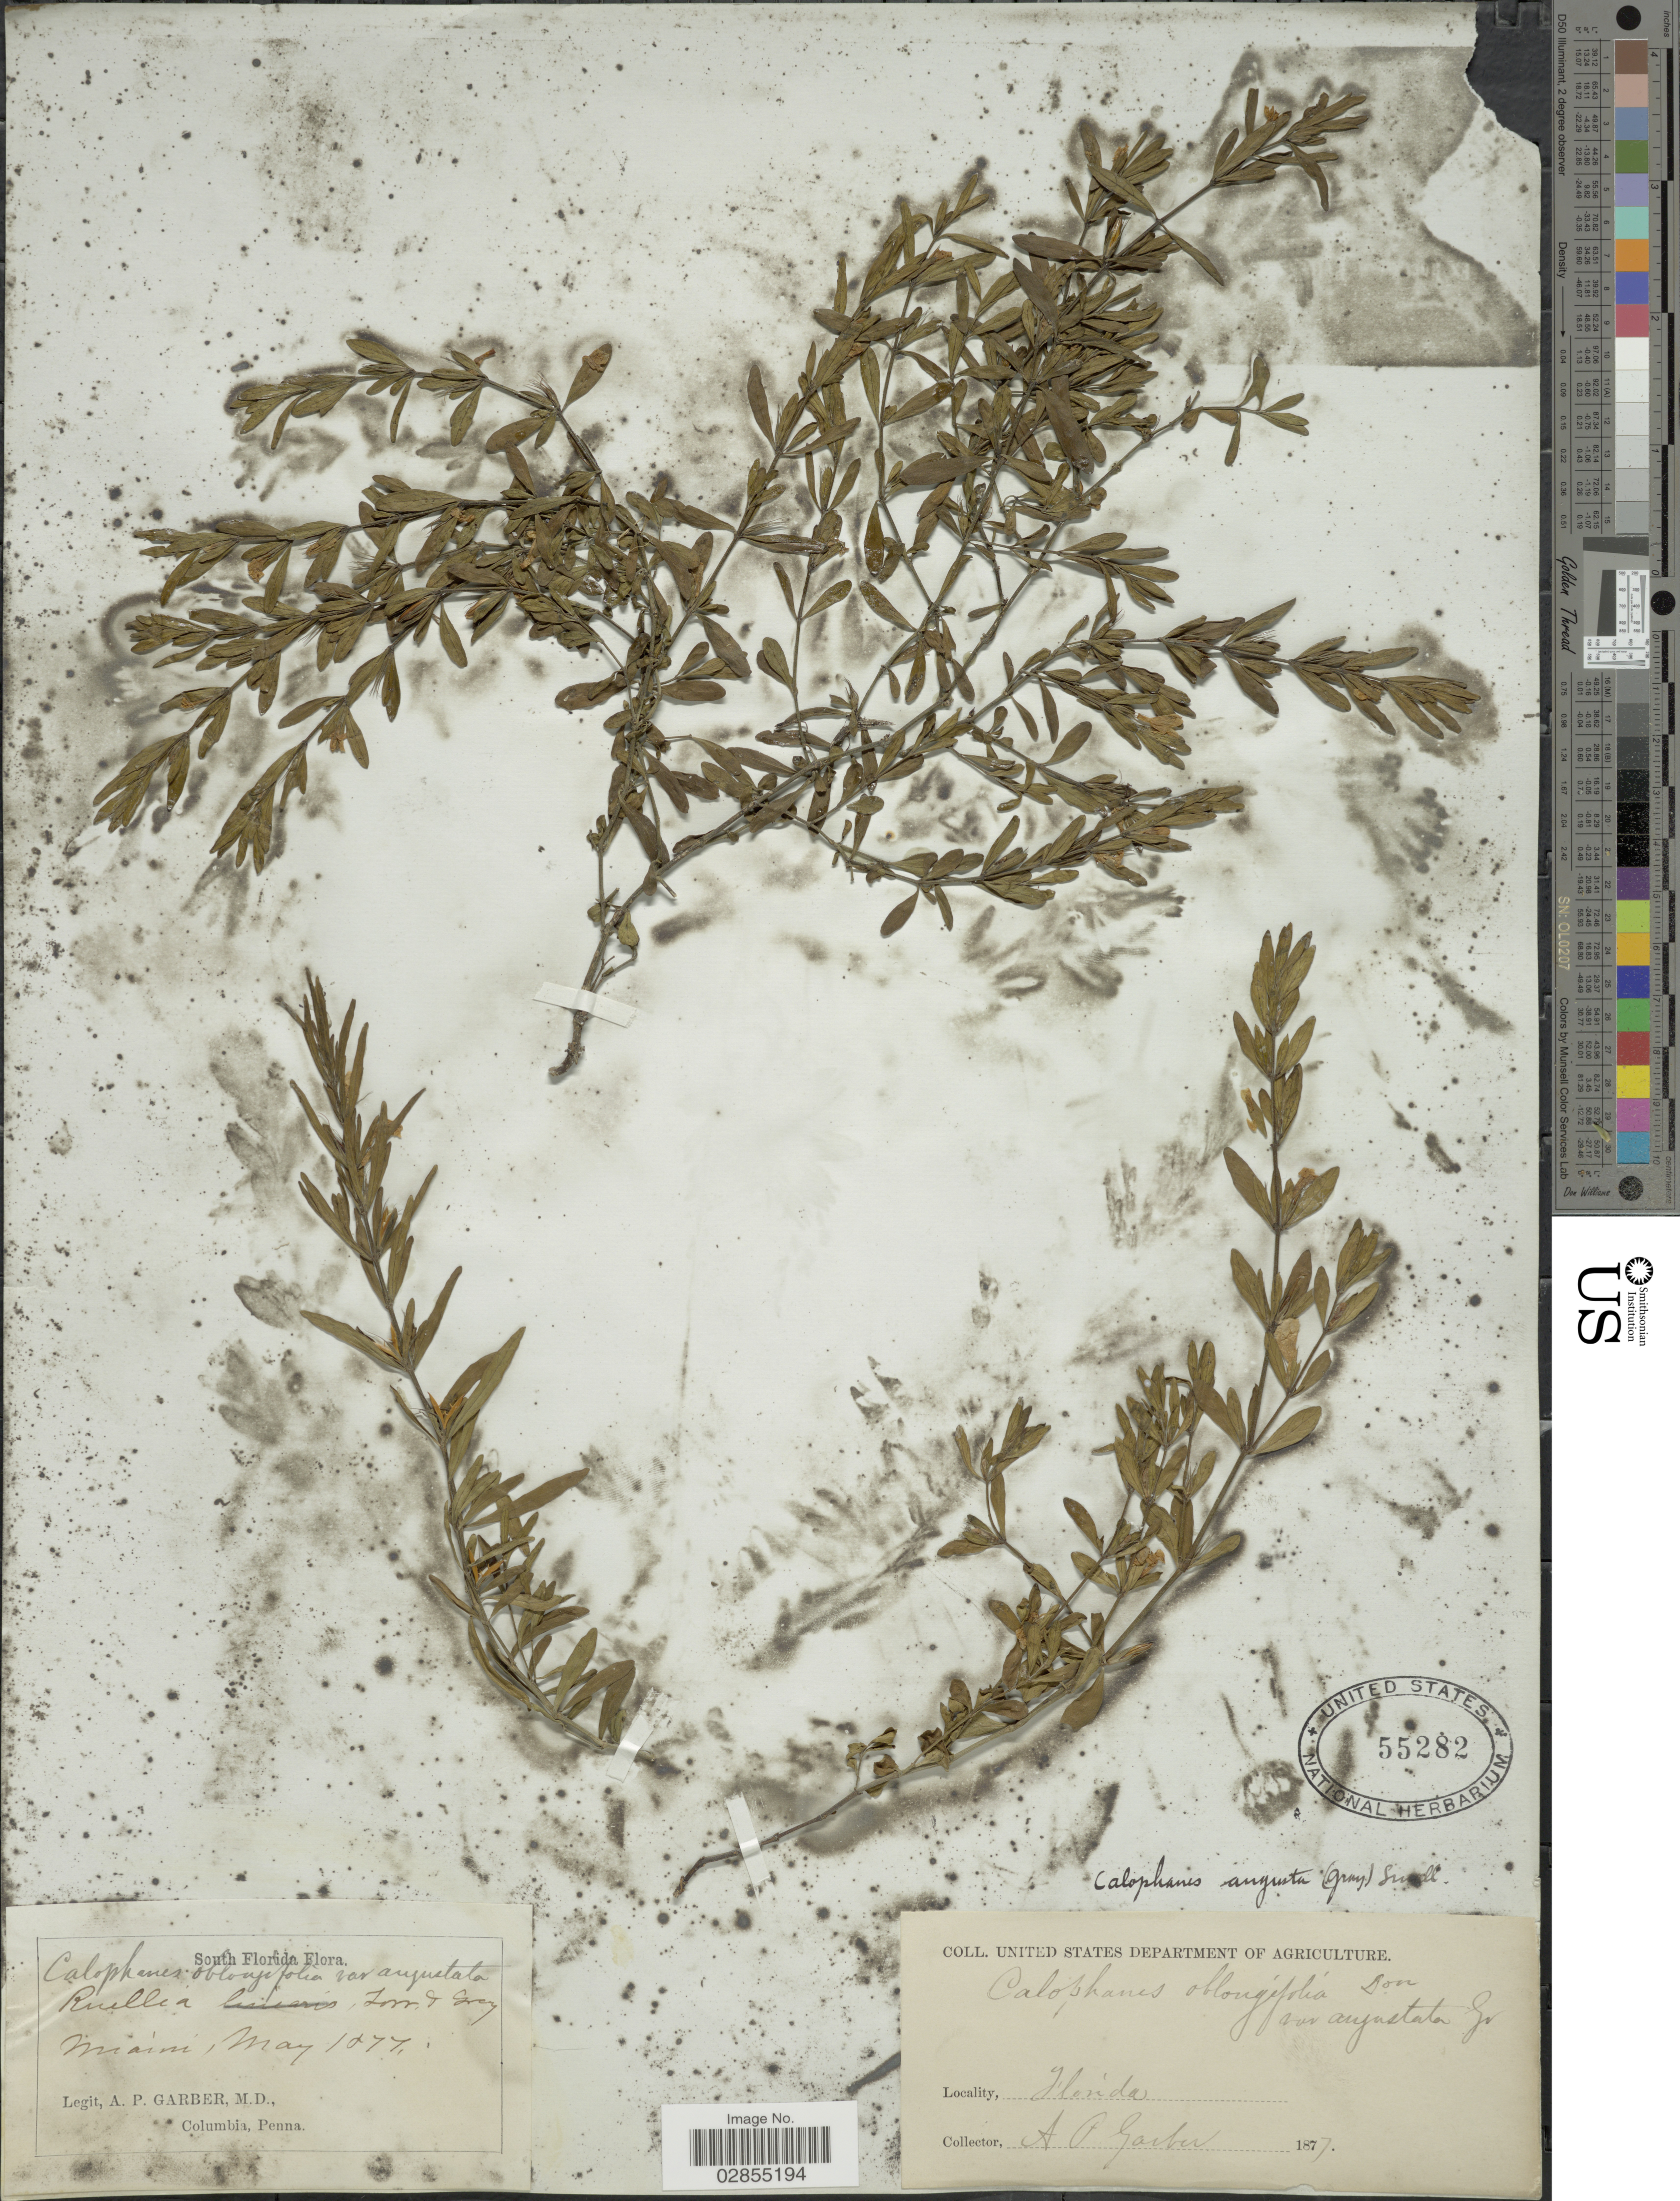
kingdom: Plantae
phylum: Tracheophyta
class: Magnoliopsida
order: Lamiales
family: Acanthaceae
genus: Dyschoriste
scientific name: Dyschoriste angusta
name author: (A. Gray) Small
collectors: A. P. Garber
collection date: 1877-05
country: United States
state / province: Florida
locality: South Florida. Miami.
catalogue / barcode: US 55282